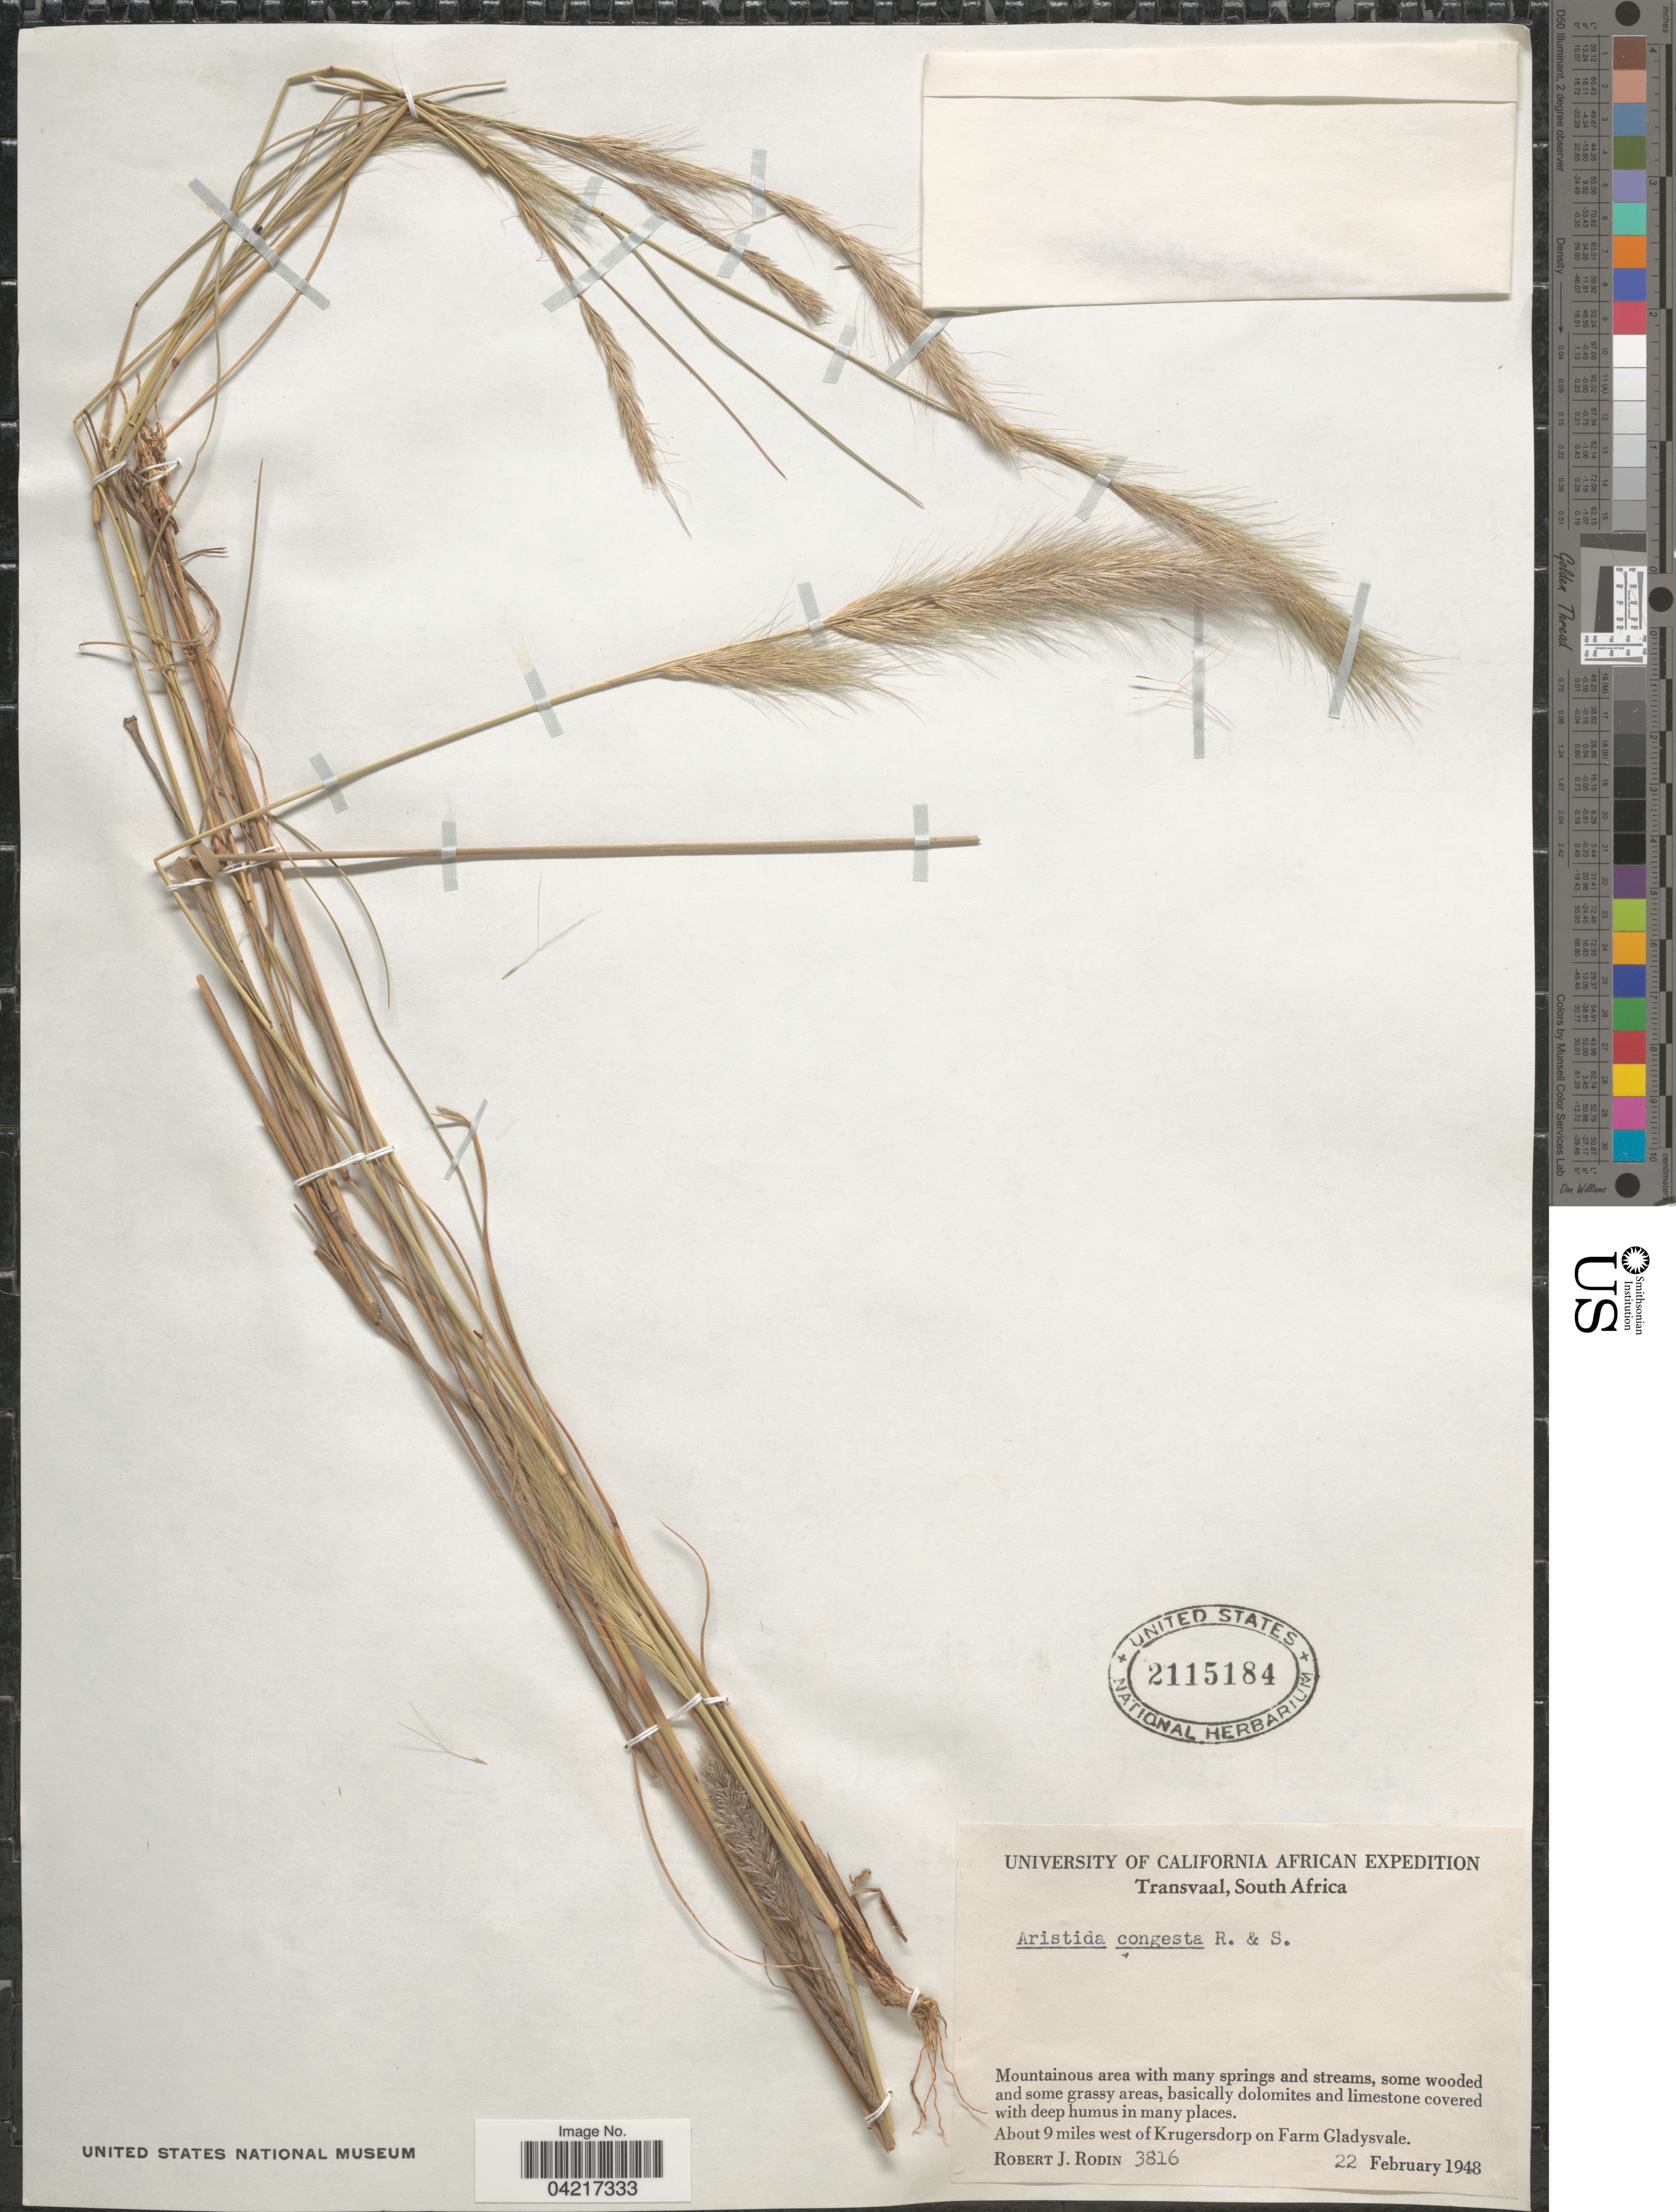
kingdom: Plantae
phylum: Tracheophyta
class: Liliopsida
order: Poales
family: Poaceae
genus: Aristida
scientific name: Aristida congesta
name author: Roem. & Schult.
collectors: R. J. Rodin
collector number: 3816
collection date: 1948-02-22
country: South Africa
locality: Univeristy of California African Expedition. Transvaal. Mountainous area with many springs and streams, some wooded and some grassy areas. About 9 miles west of Krugersdorp on Farm Gladysvale.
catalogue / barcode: US 2115184